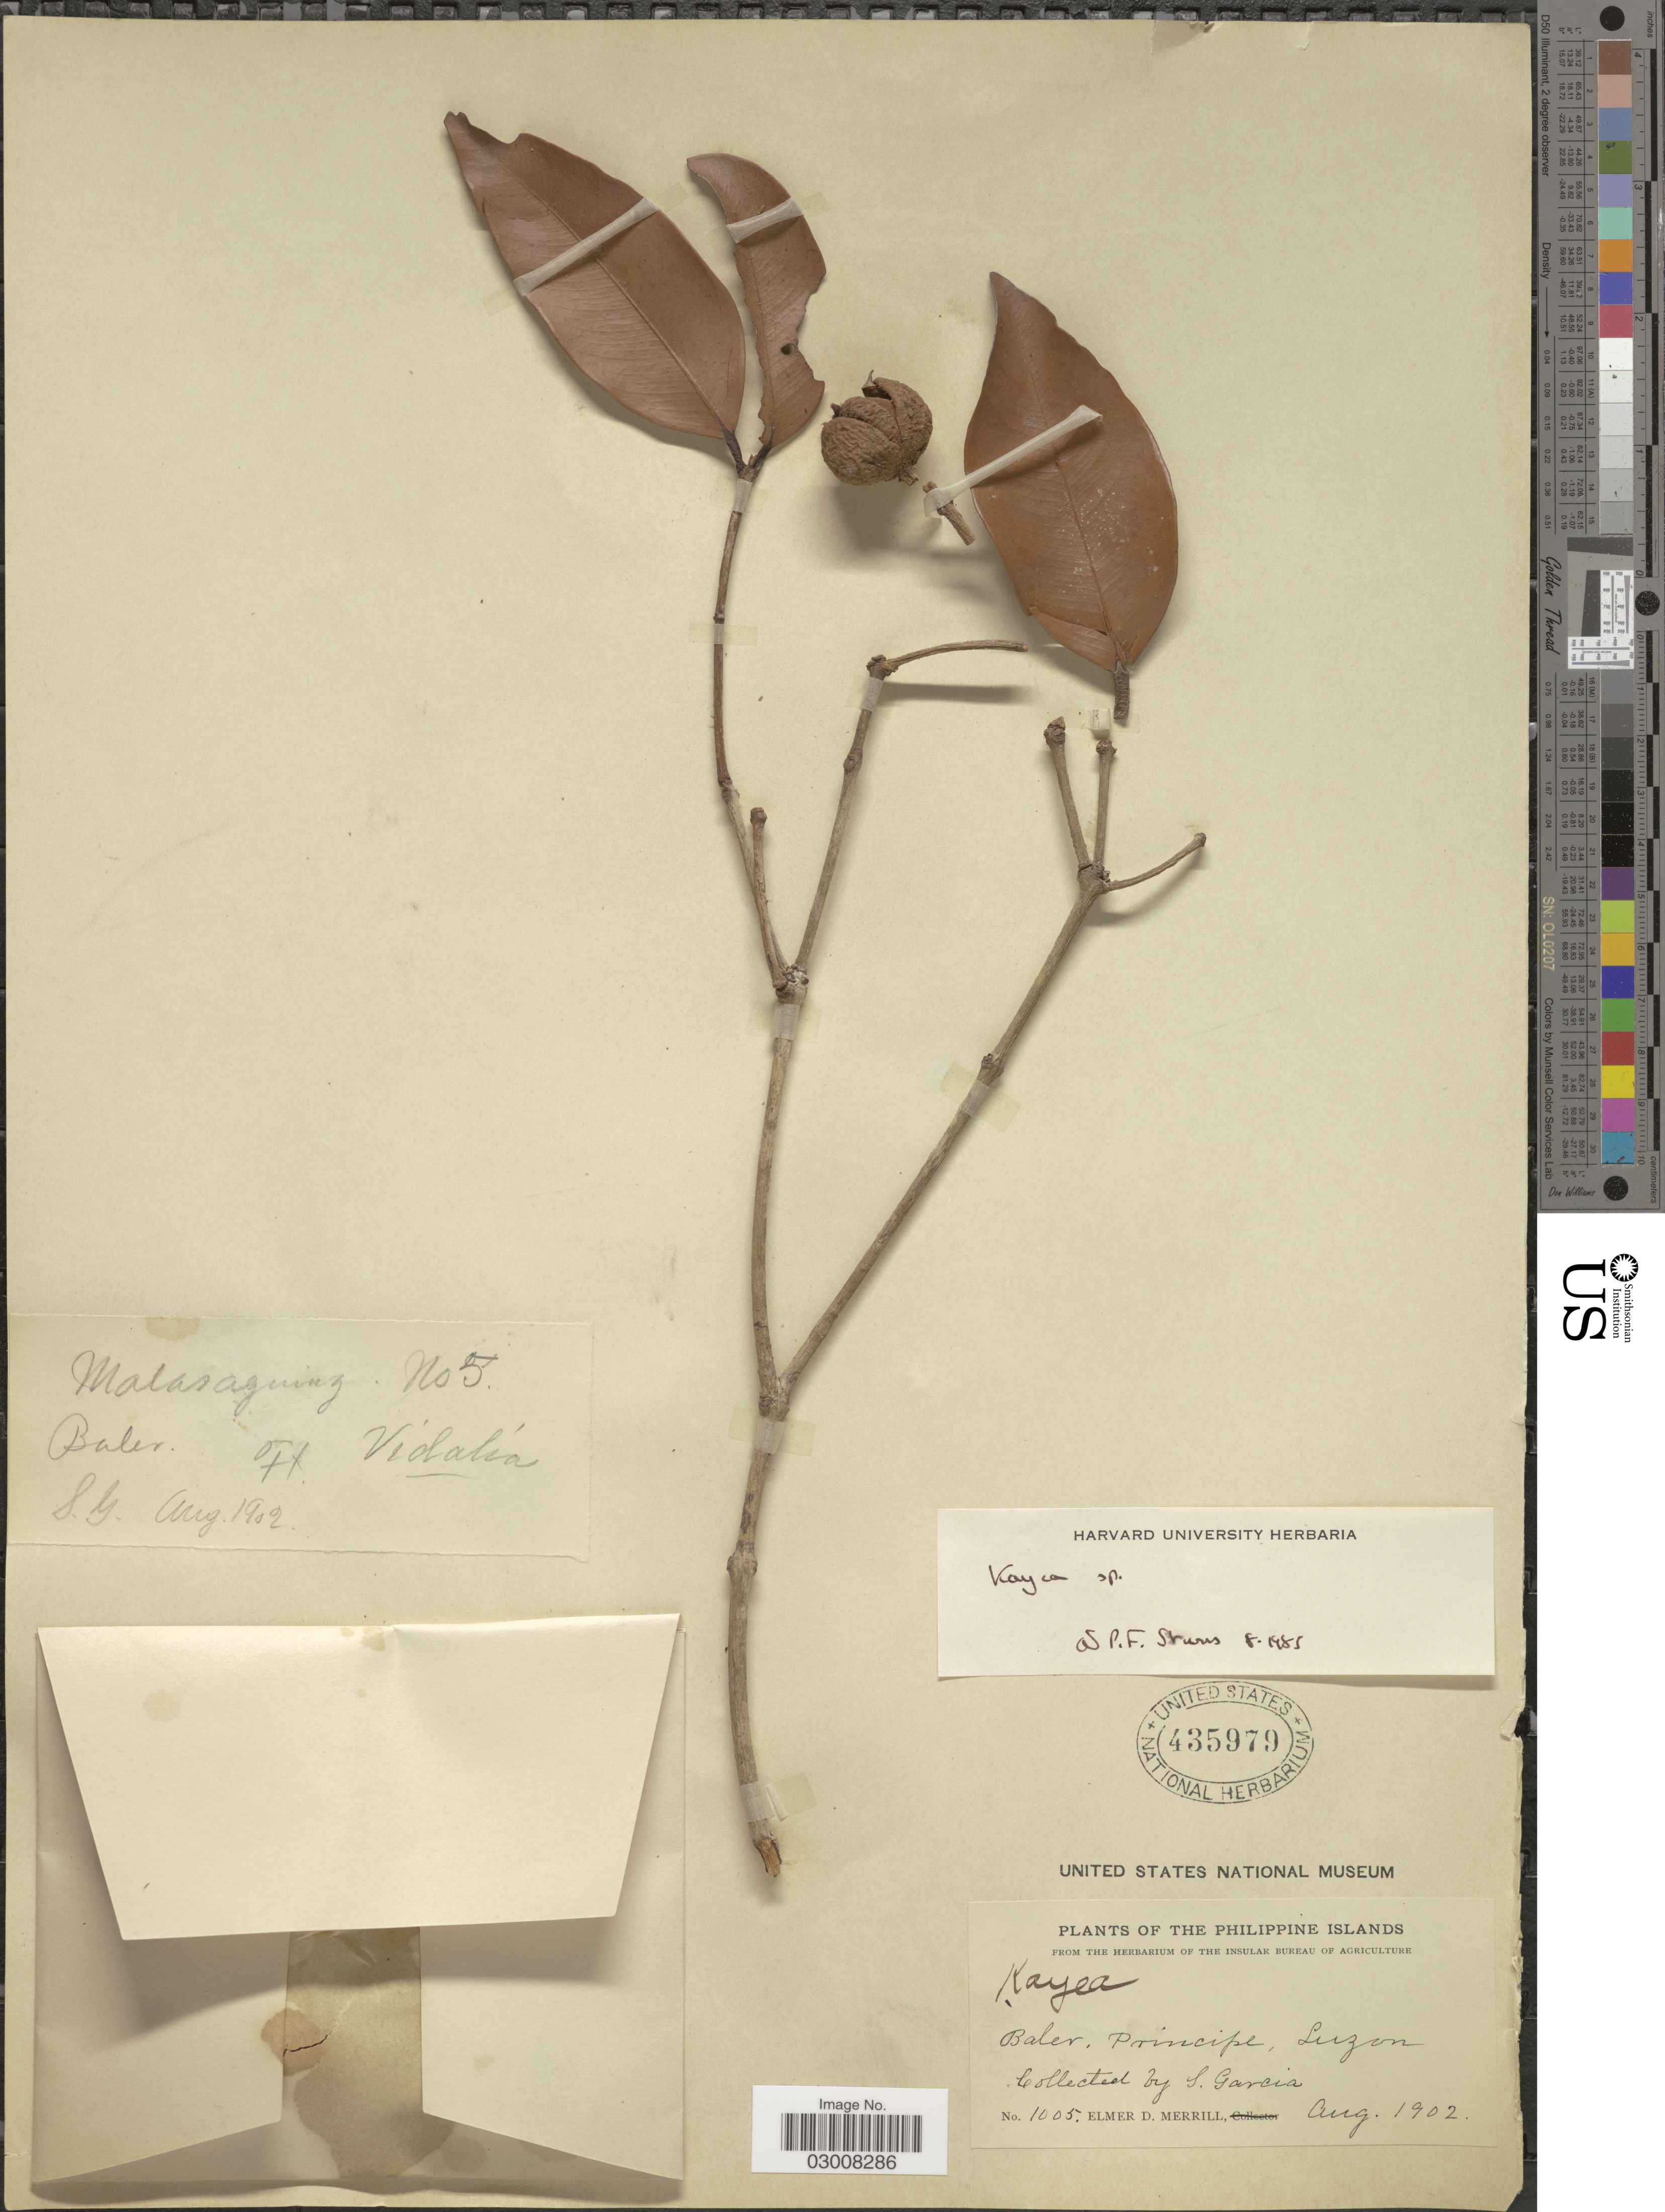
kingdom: Plantae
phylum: Tracheophyta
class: Magnoliopsida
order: Malpighiales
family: Calophyllaceae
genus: Kayea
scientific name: Kayea sp.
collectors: S. Garcia & E. D. Merrill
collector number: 1005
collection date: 1902-08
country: Philippines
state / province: Central Luzon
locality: Baler, Principe, Luzon.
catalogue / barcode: US 435979